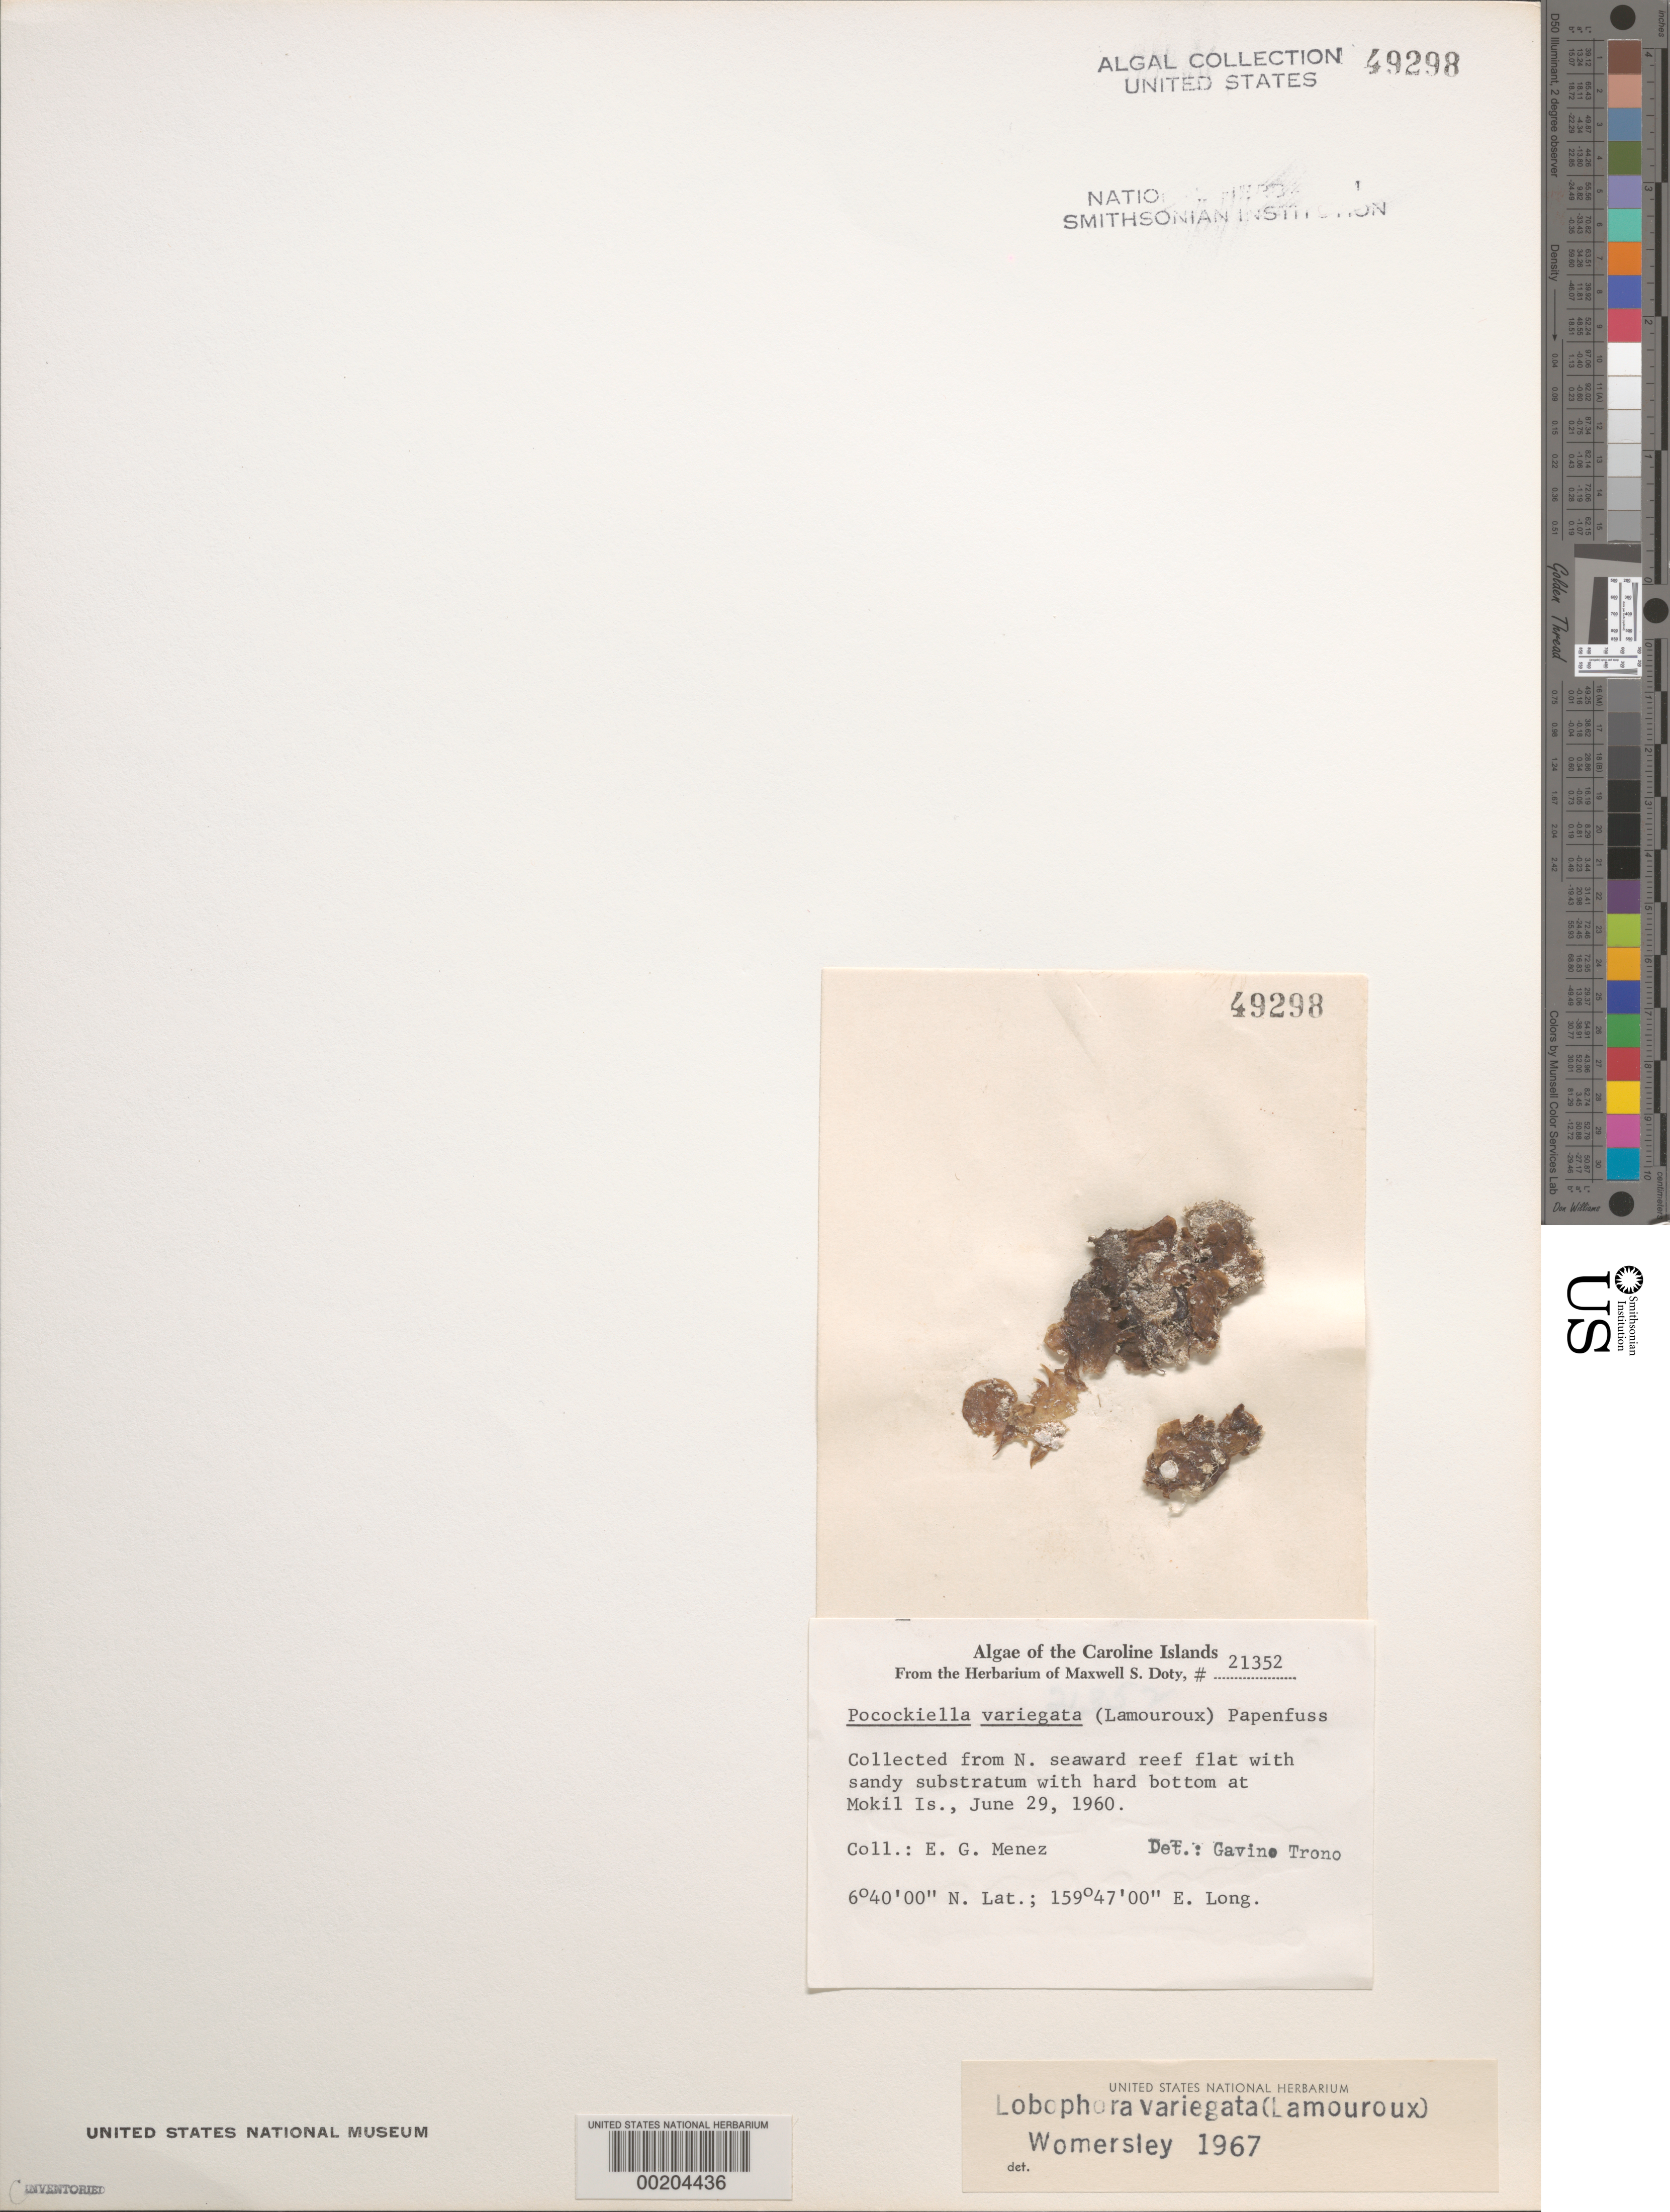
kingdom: Chromista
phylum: Ochrophyta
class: Phaeophyceae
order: Dictyotales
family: Dictyotaceae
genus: Lobophora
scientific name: Lobophora variegata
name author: (J.V.Lamouroux) Womersley & E.C. Oliveira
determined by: Womersley, H. B. S.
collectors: Meñez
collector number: MSD 21352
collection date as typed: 29 Jun 1960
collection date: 1960-06-29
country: Micronesia, Federated States of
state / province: Pohnpei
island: Mwokil (Mokil) Atoll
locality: Mokil Islet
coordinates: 6 40' 00" N, 159 47' 00" E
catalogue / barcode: US 49298